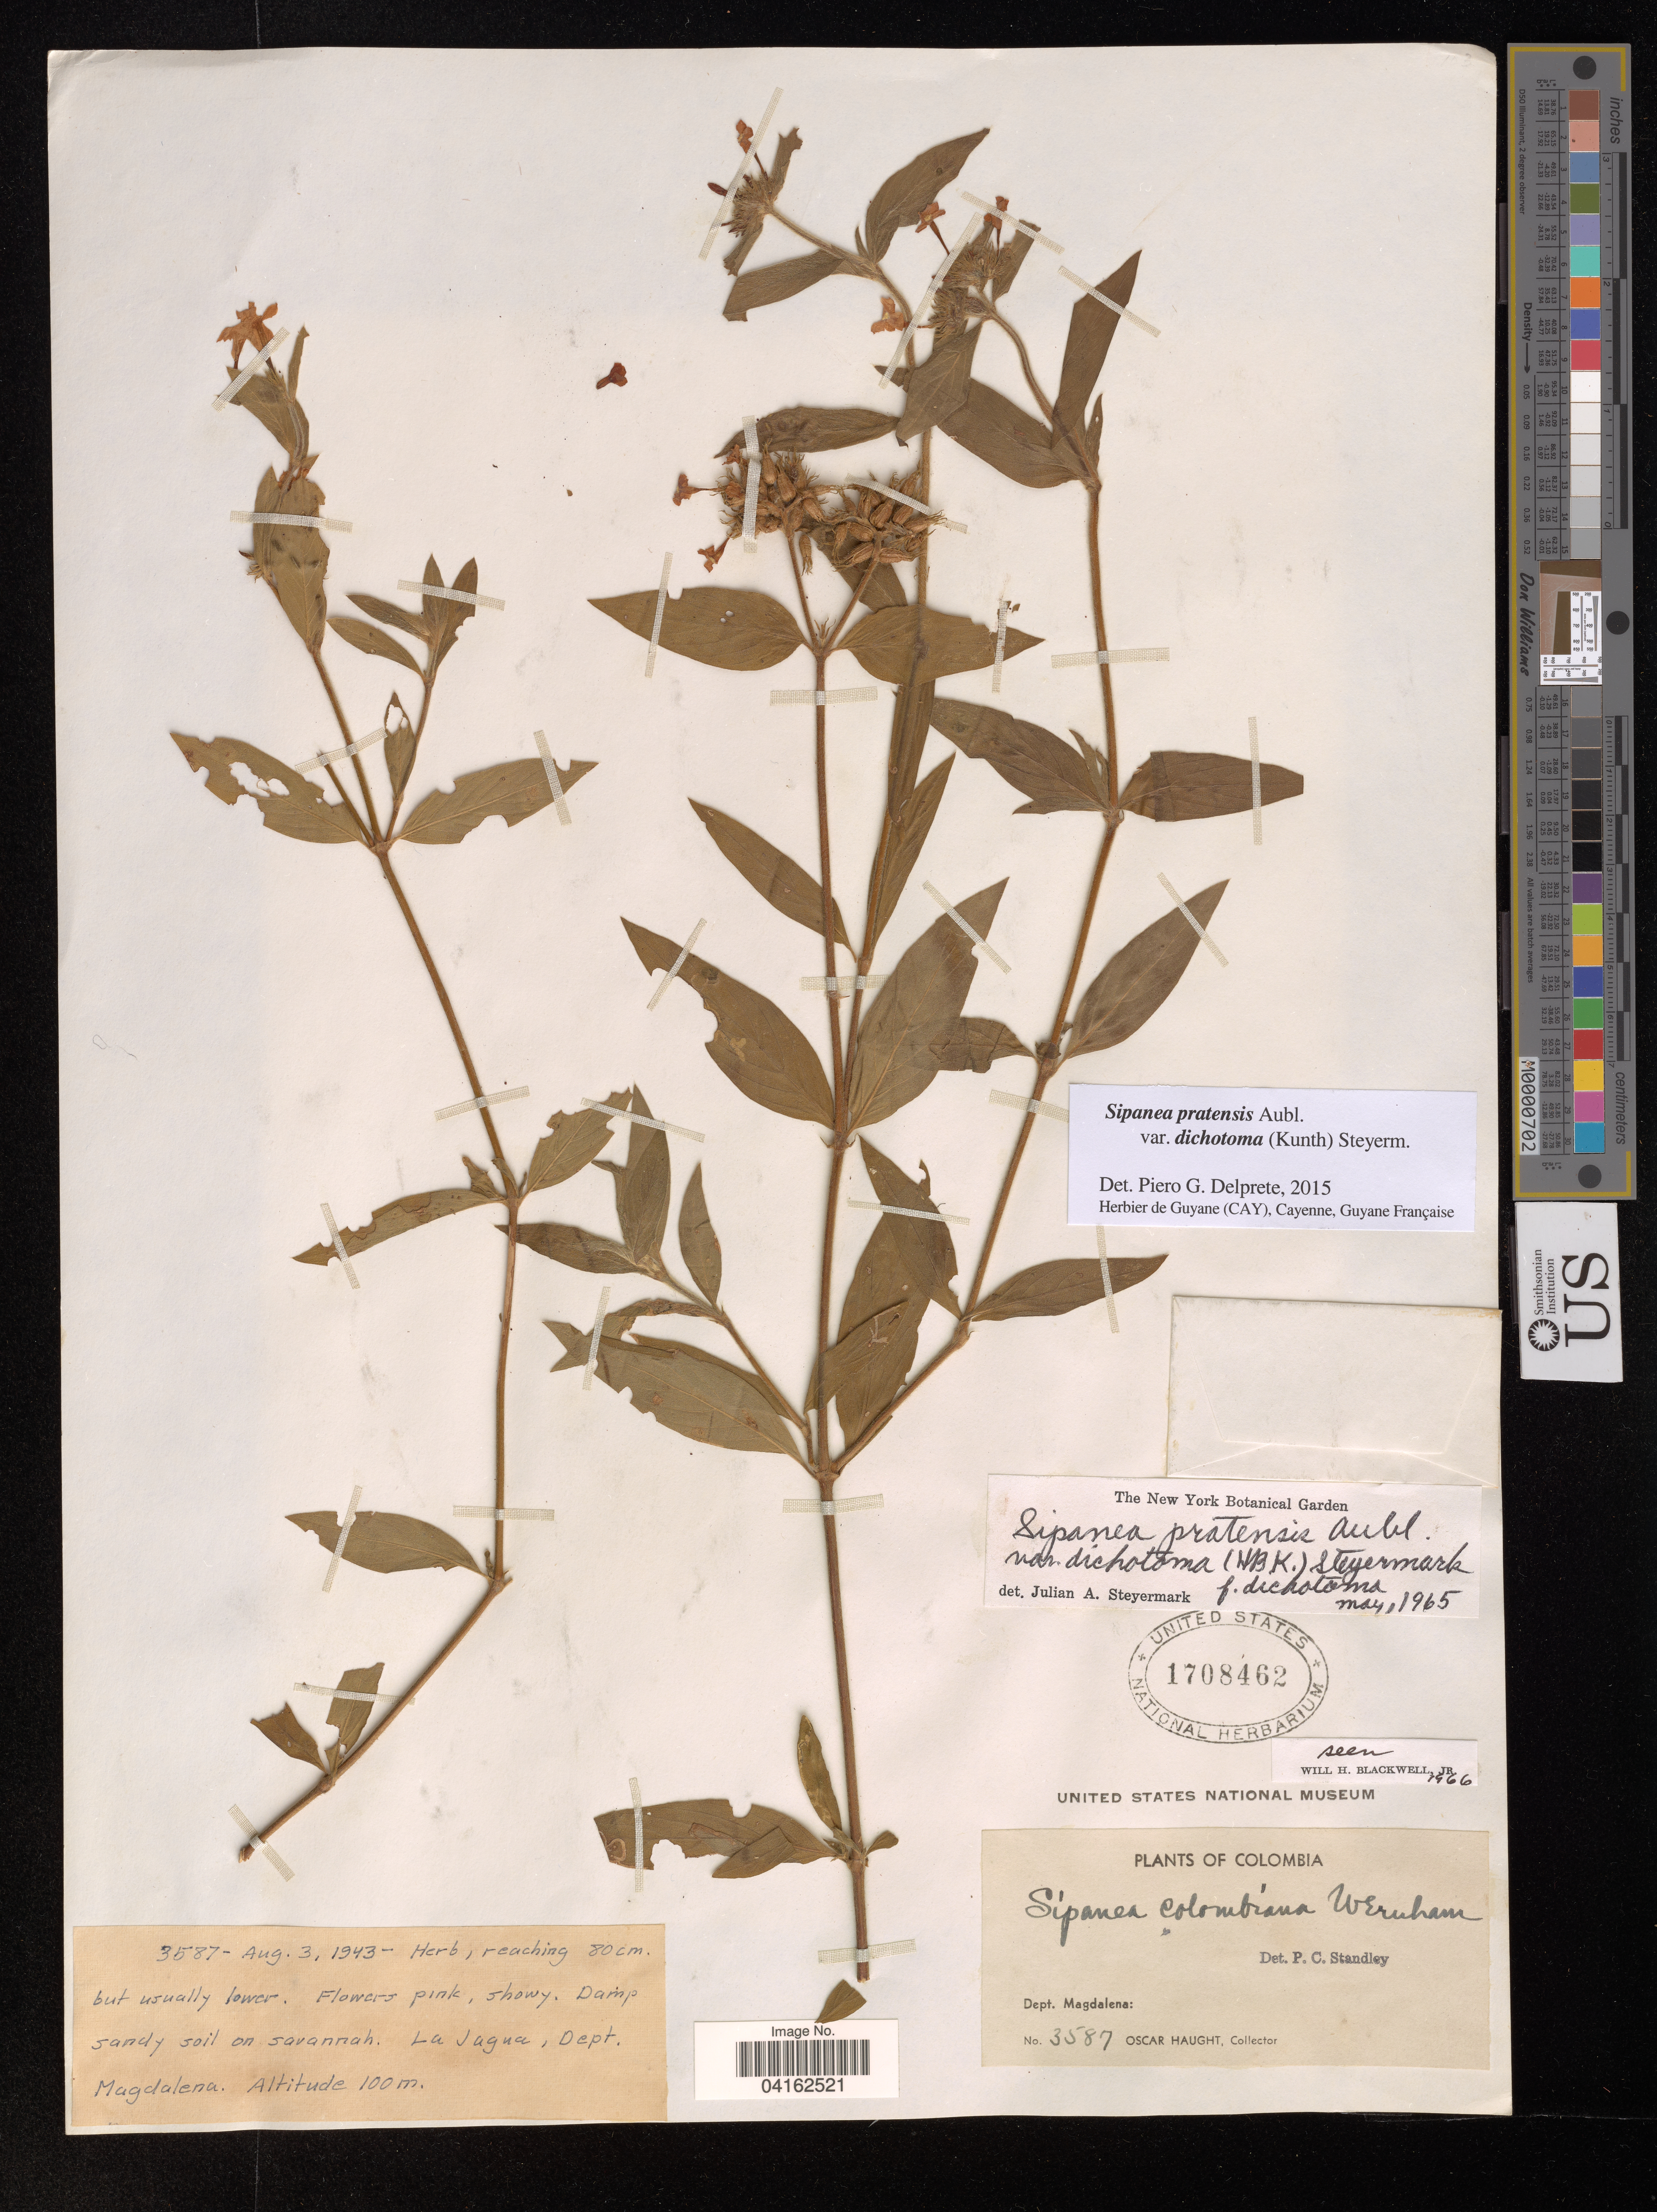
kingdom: Plantae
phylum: Tracheophyta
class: Magnoliopsida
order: Gentianales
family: Rubiaceae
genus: Sipanea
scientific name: Sipanea pratensis var. dichotoma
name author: (Kunth) Steyerm.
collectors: O. L. Haught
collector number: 3587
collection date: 1943-08-03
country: Colombia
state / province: Magdalena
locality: La Jagua.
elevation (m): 100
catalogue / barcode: US 1708462